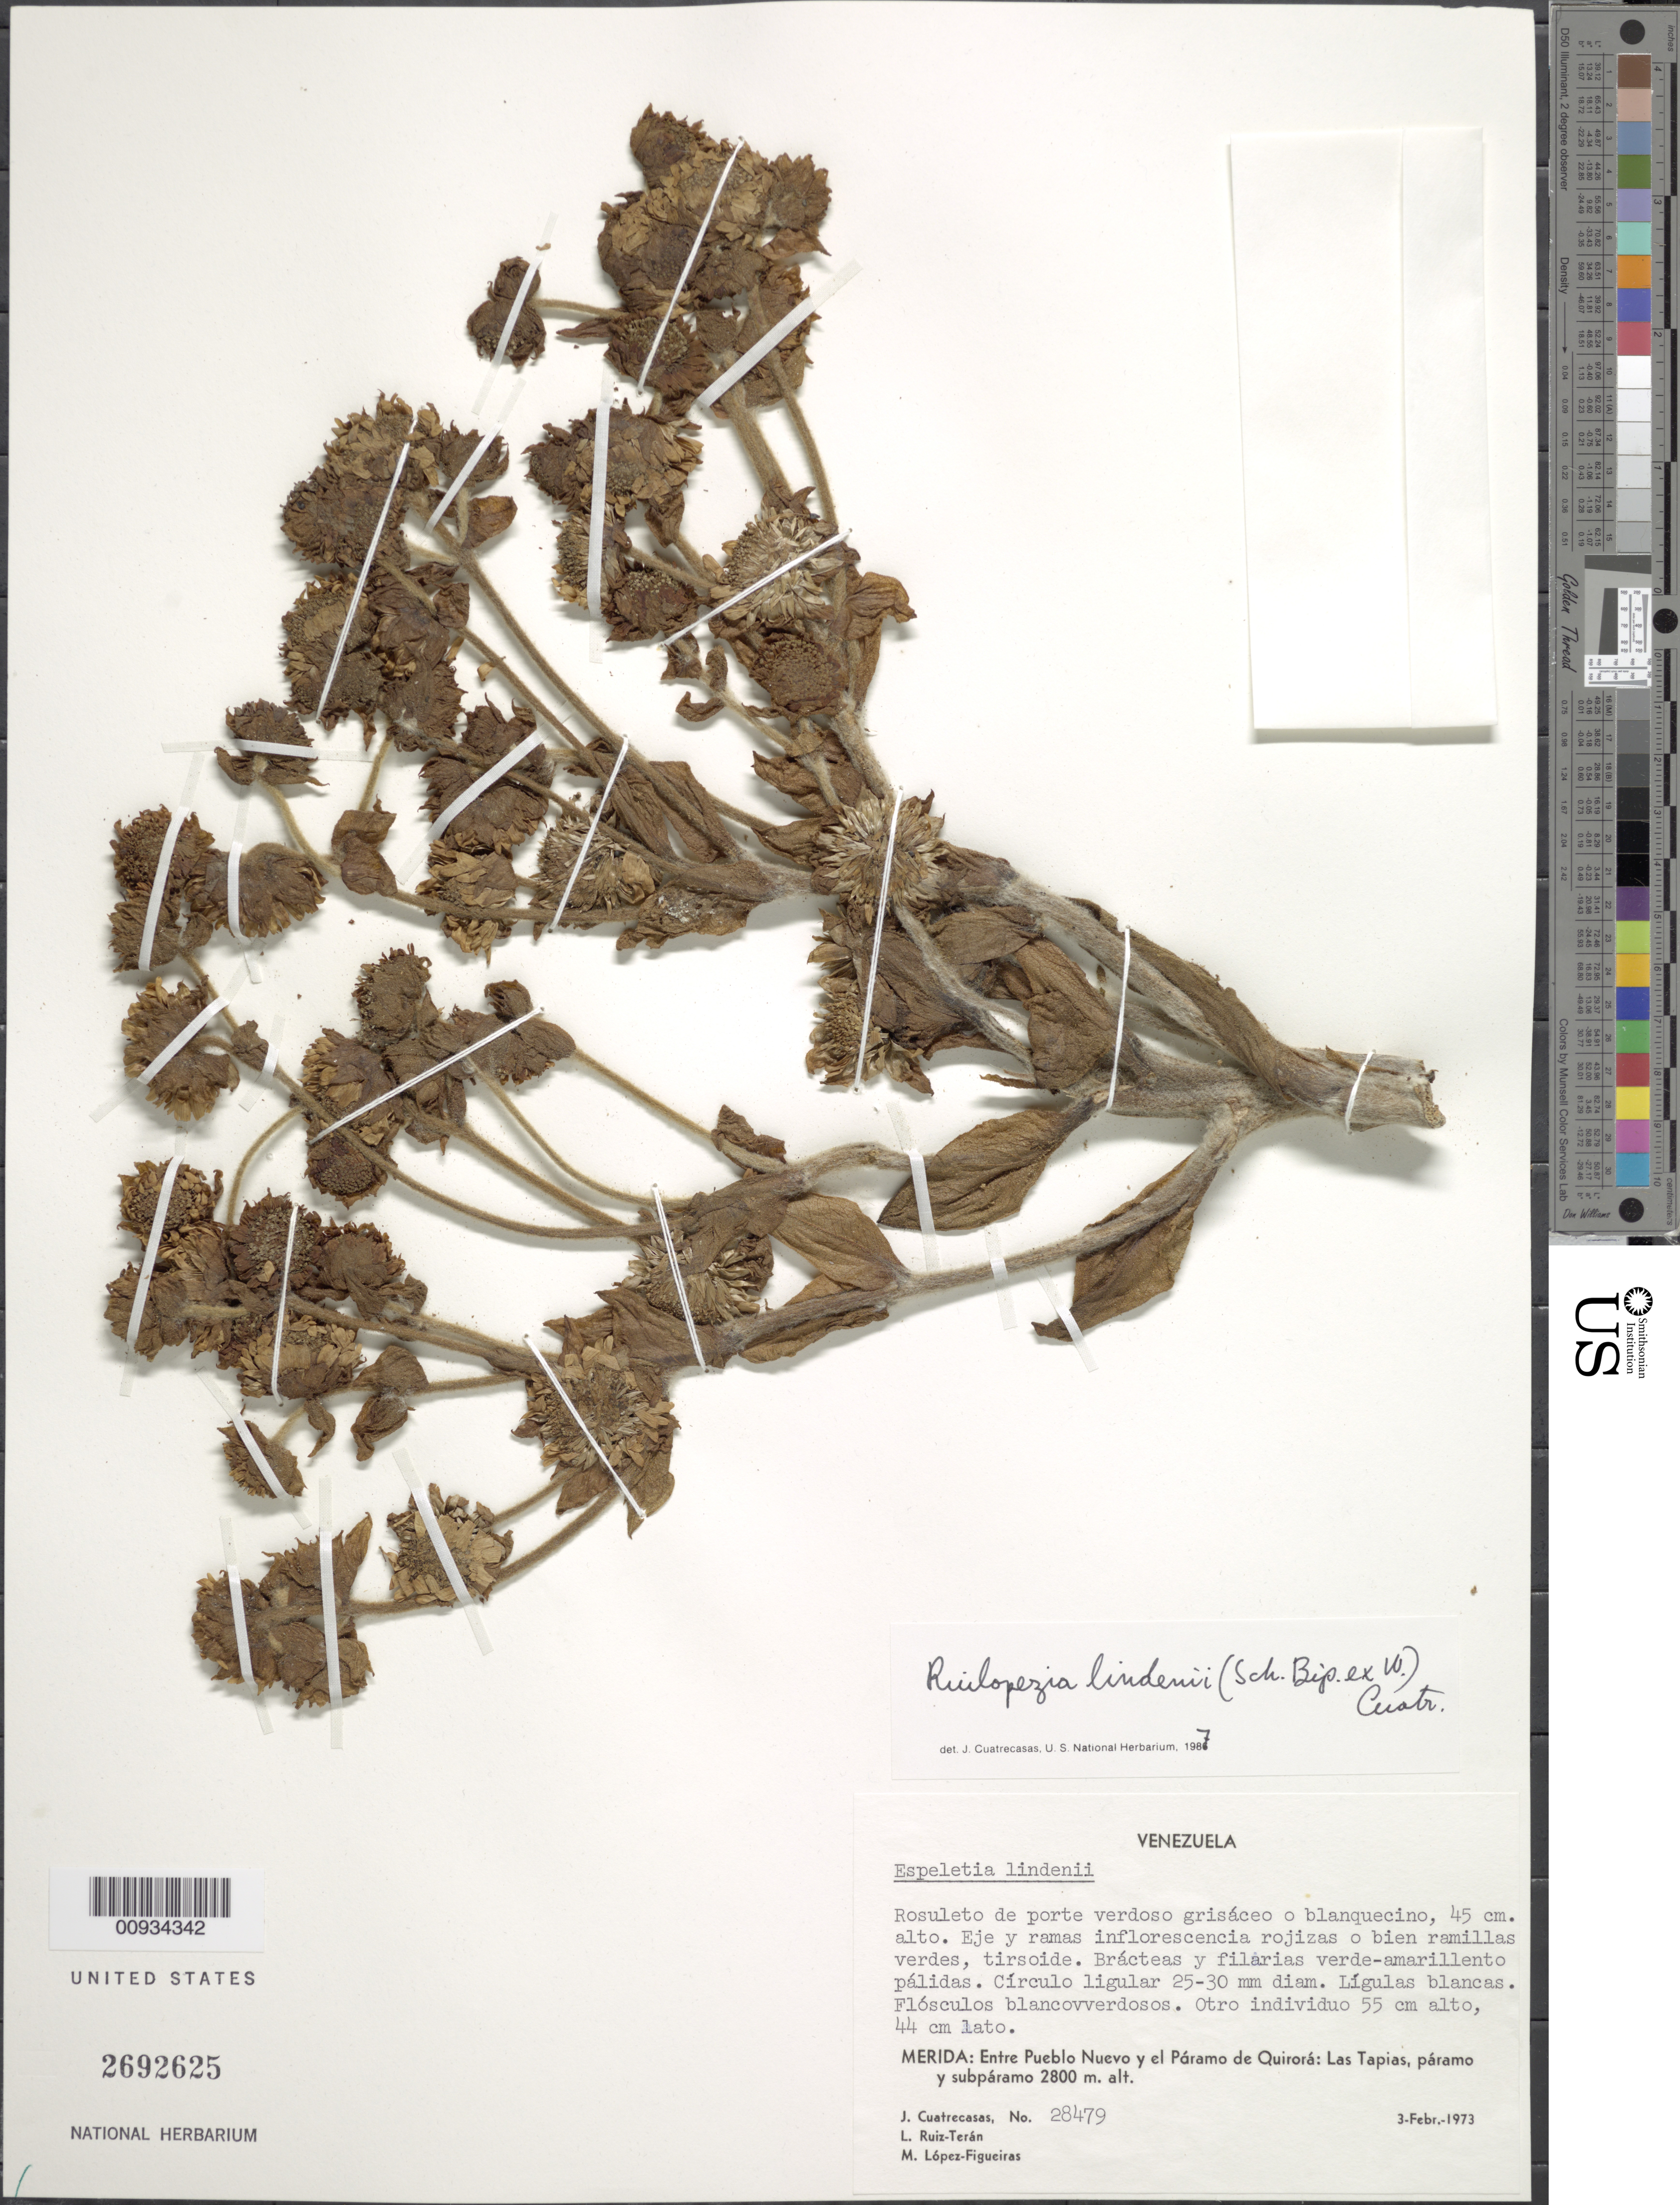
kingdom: Plantae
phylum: Tracheophyta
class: Magnoliopsida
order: Asterales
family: Asteraceae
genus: Ruilopezia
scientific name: Ruilopezia lindenii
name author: (Sch. Bip. ex Wedd.) Cuatrec.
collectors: J. Cuatrecasas, L. E. Ruíz-Terán & M. López Figueiras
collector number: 28479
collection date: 1973-02-03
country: Venezuela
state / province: Mérida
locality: Entre Pueblo Nuevo y el Paramo de Quirora, Las Tapias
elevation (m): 2800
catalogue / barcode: US 2692625